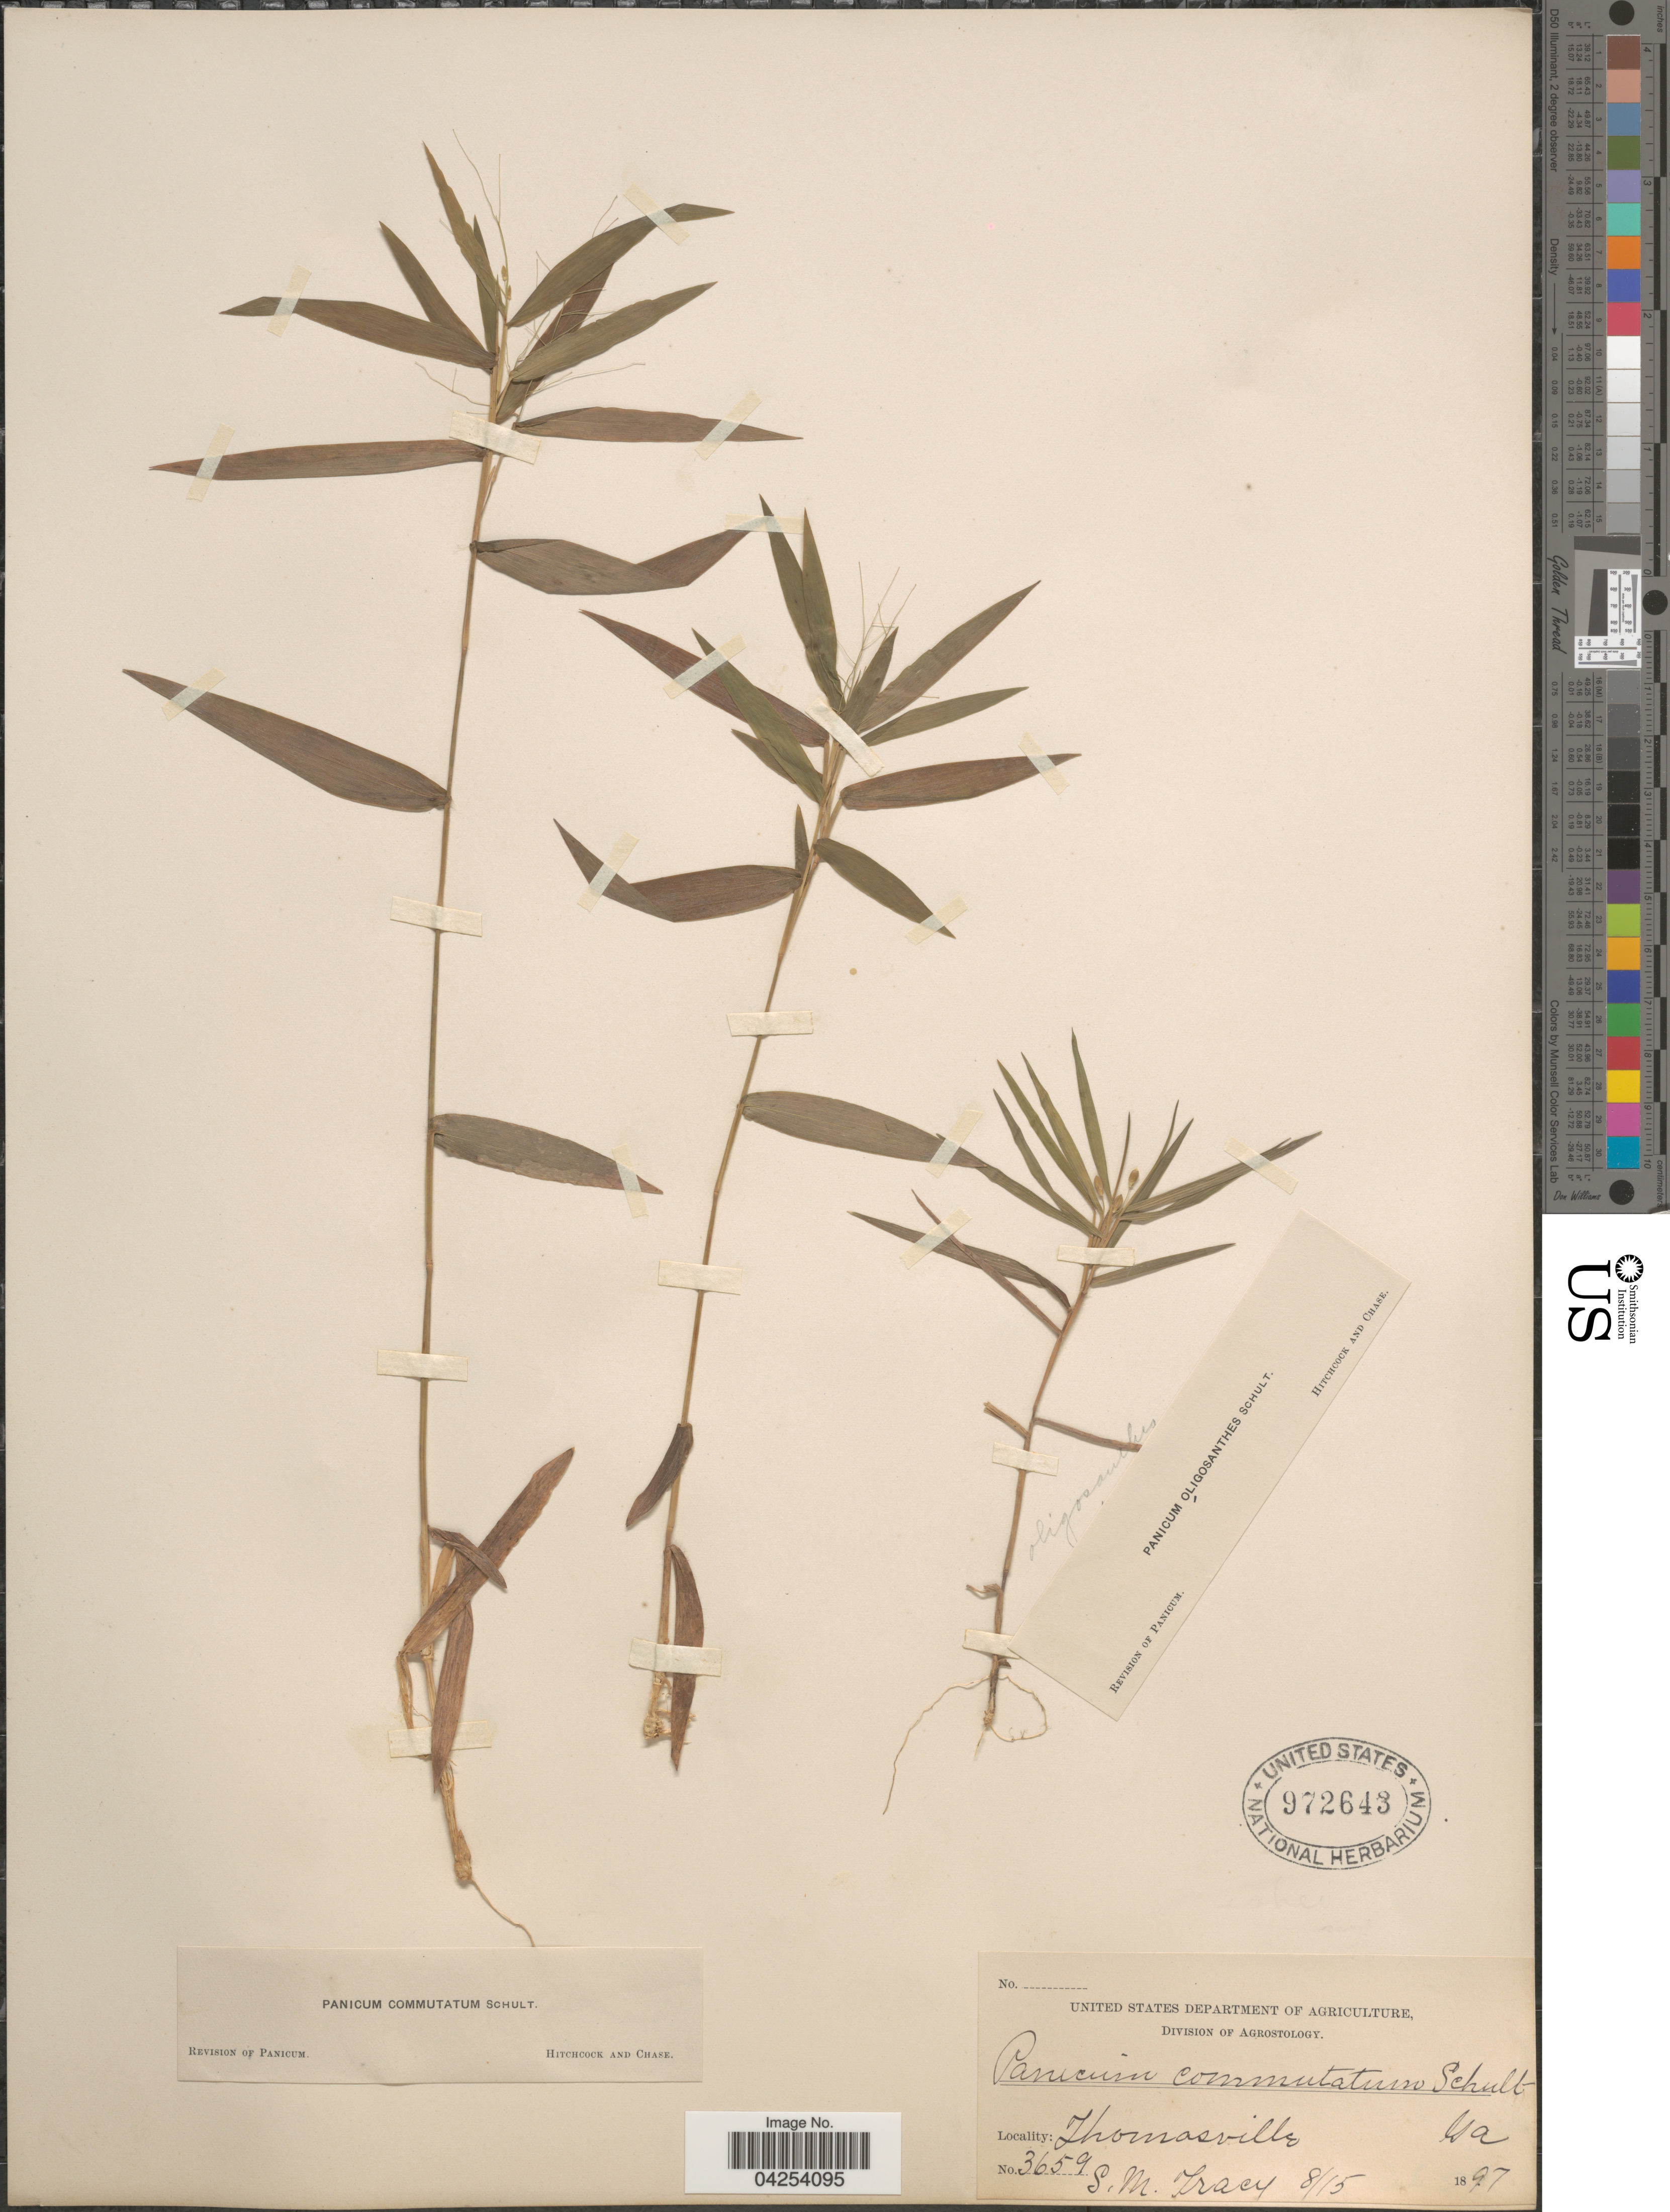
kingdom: Plantae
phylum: Tracheophyta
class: Liliopsida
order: Poales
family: Poaceae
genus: Dichanthelium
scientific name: Dichanthelium commutatum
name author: (Schult.) Gould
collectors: S. M. Tracy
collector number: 3659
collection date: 1897-08-15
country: United States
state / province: Georgia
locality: Thomasville.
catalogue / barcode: US 972643